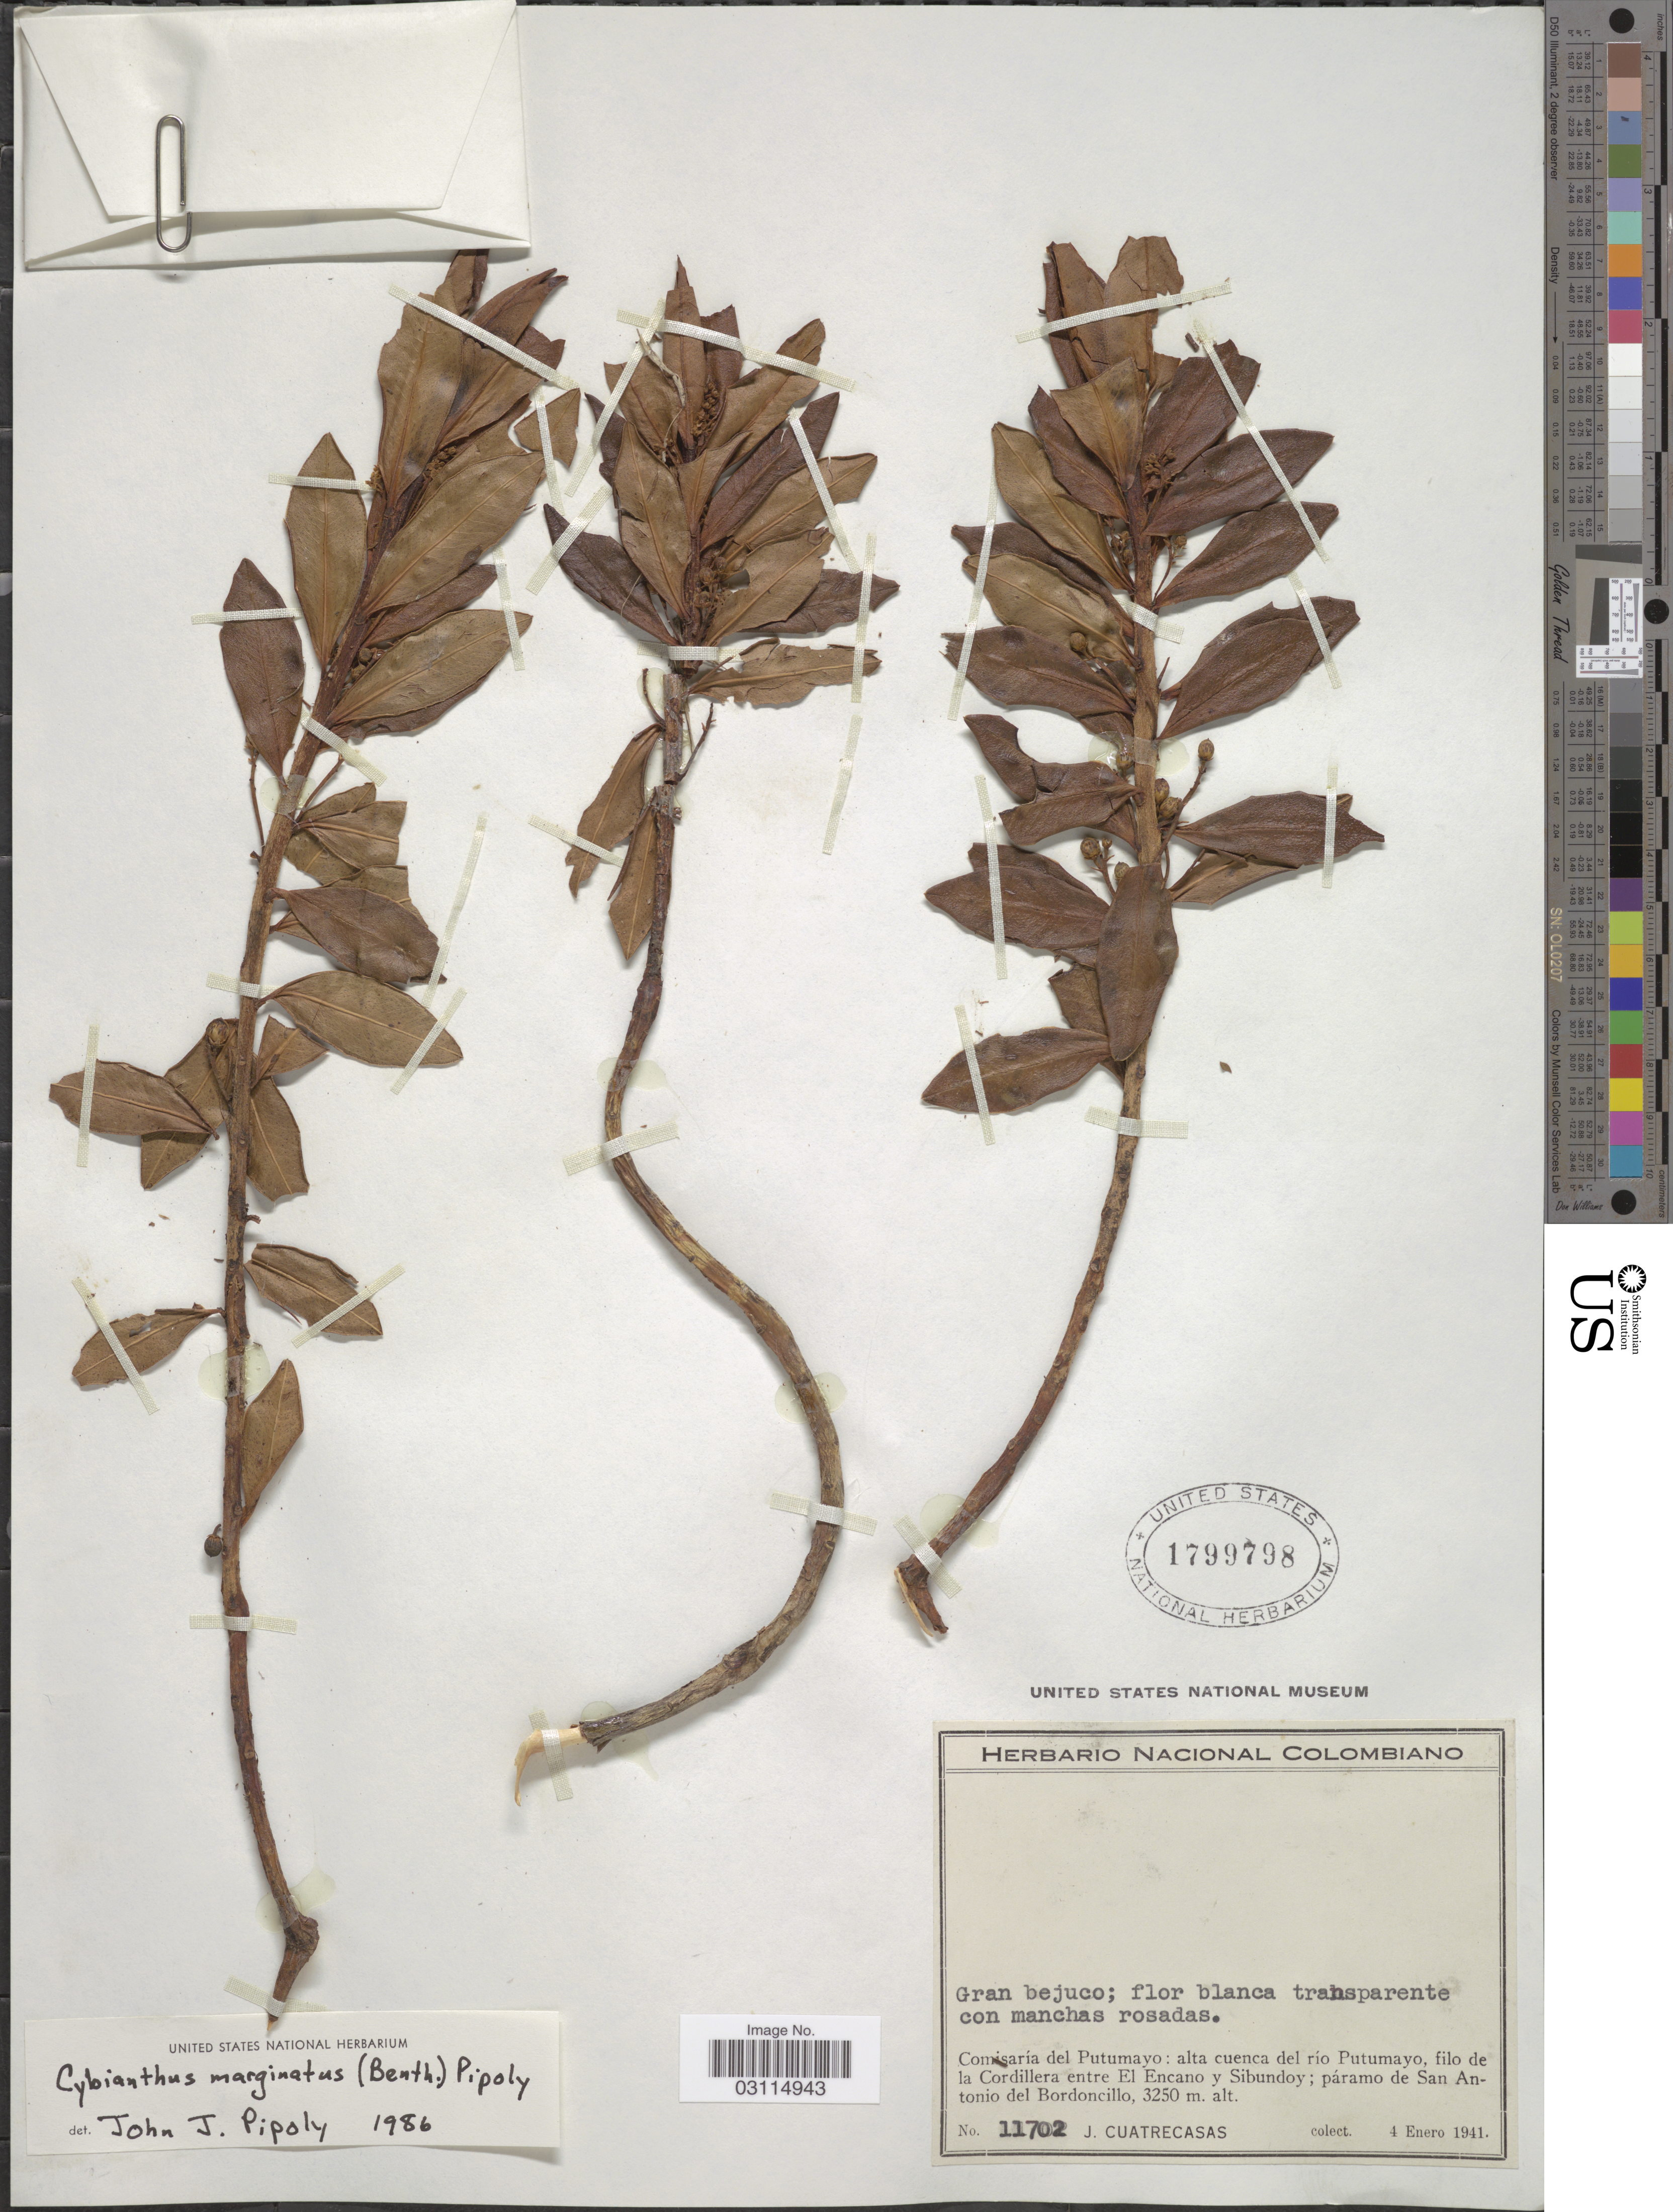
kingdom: Plantae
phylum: Tracheophyta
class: Magnoliopsida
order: Ericales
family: Primulaceae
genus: Cybianthus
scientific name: Cybianthus marginatus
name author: (Benth.) Pipoly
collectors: J. Cuatrecasas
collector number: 11702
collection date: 1941-01-04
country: Colombia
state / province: Putumayo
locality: Comisaría del Putumayo: alta cuenca del río Putumayo, filo de la Cordillera entre El Encano y Sibundoy; páramo de San Antonio del Bordoncillo.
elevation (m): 3250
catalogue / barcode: US 1799798